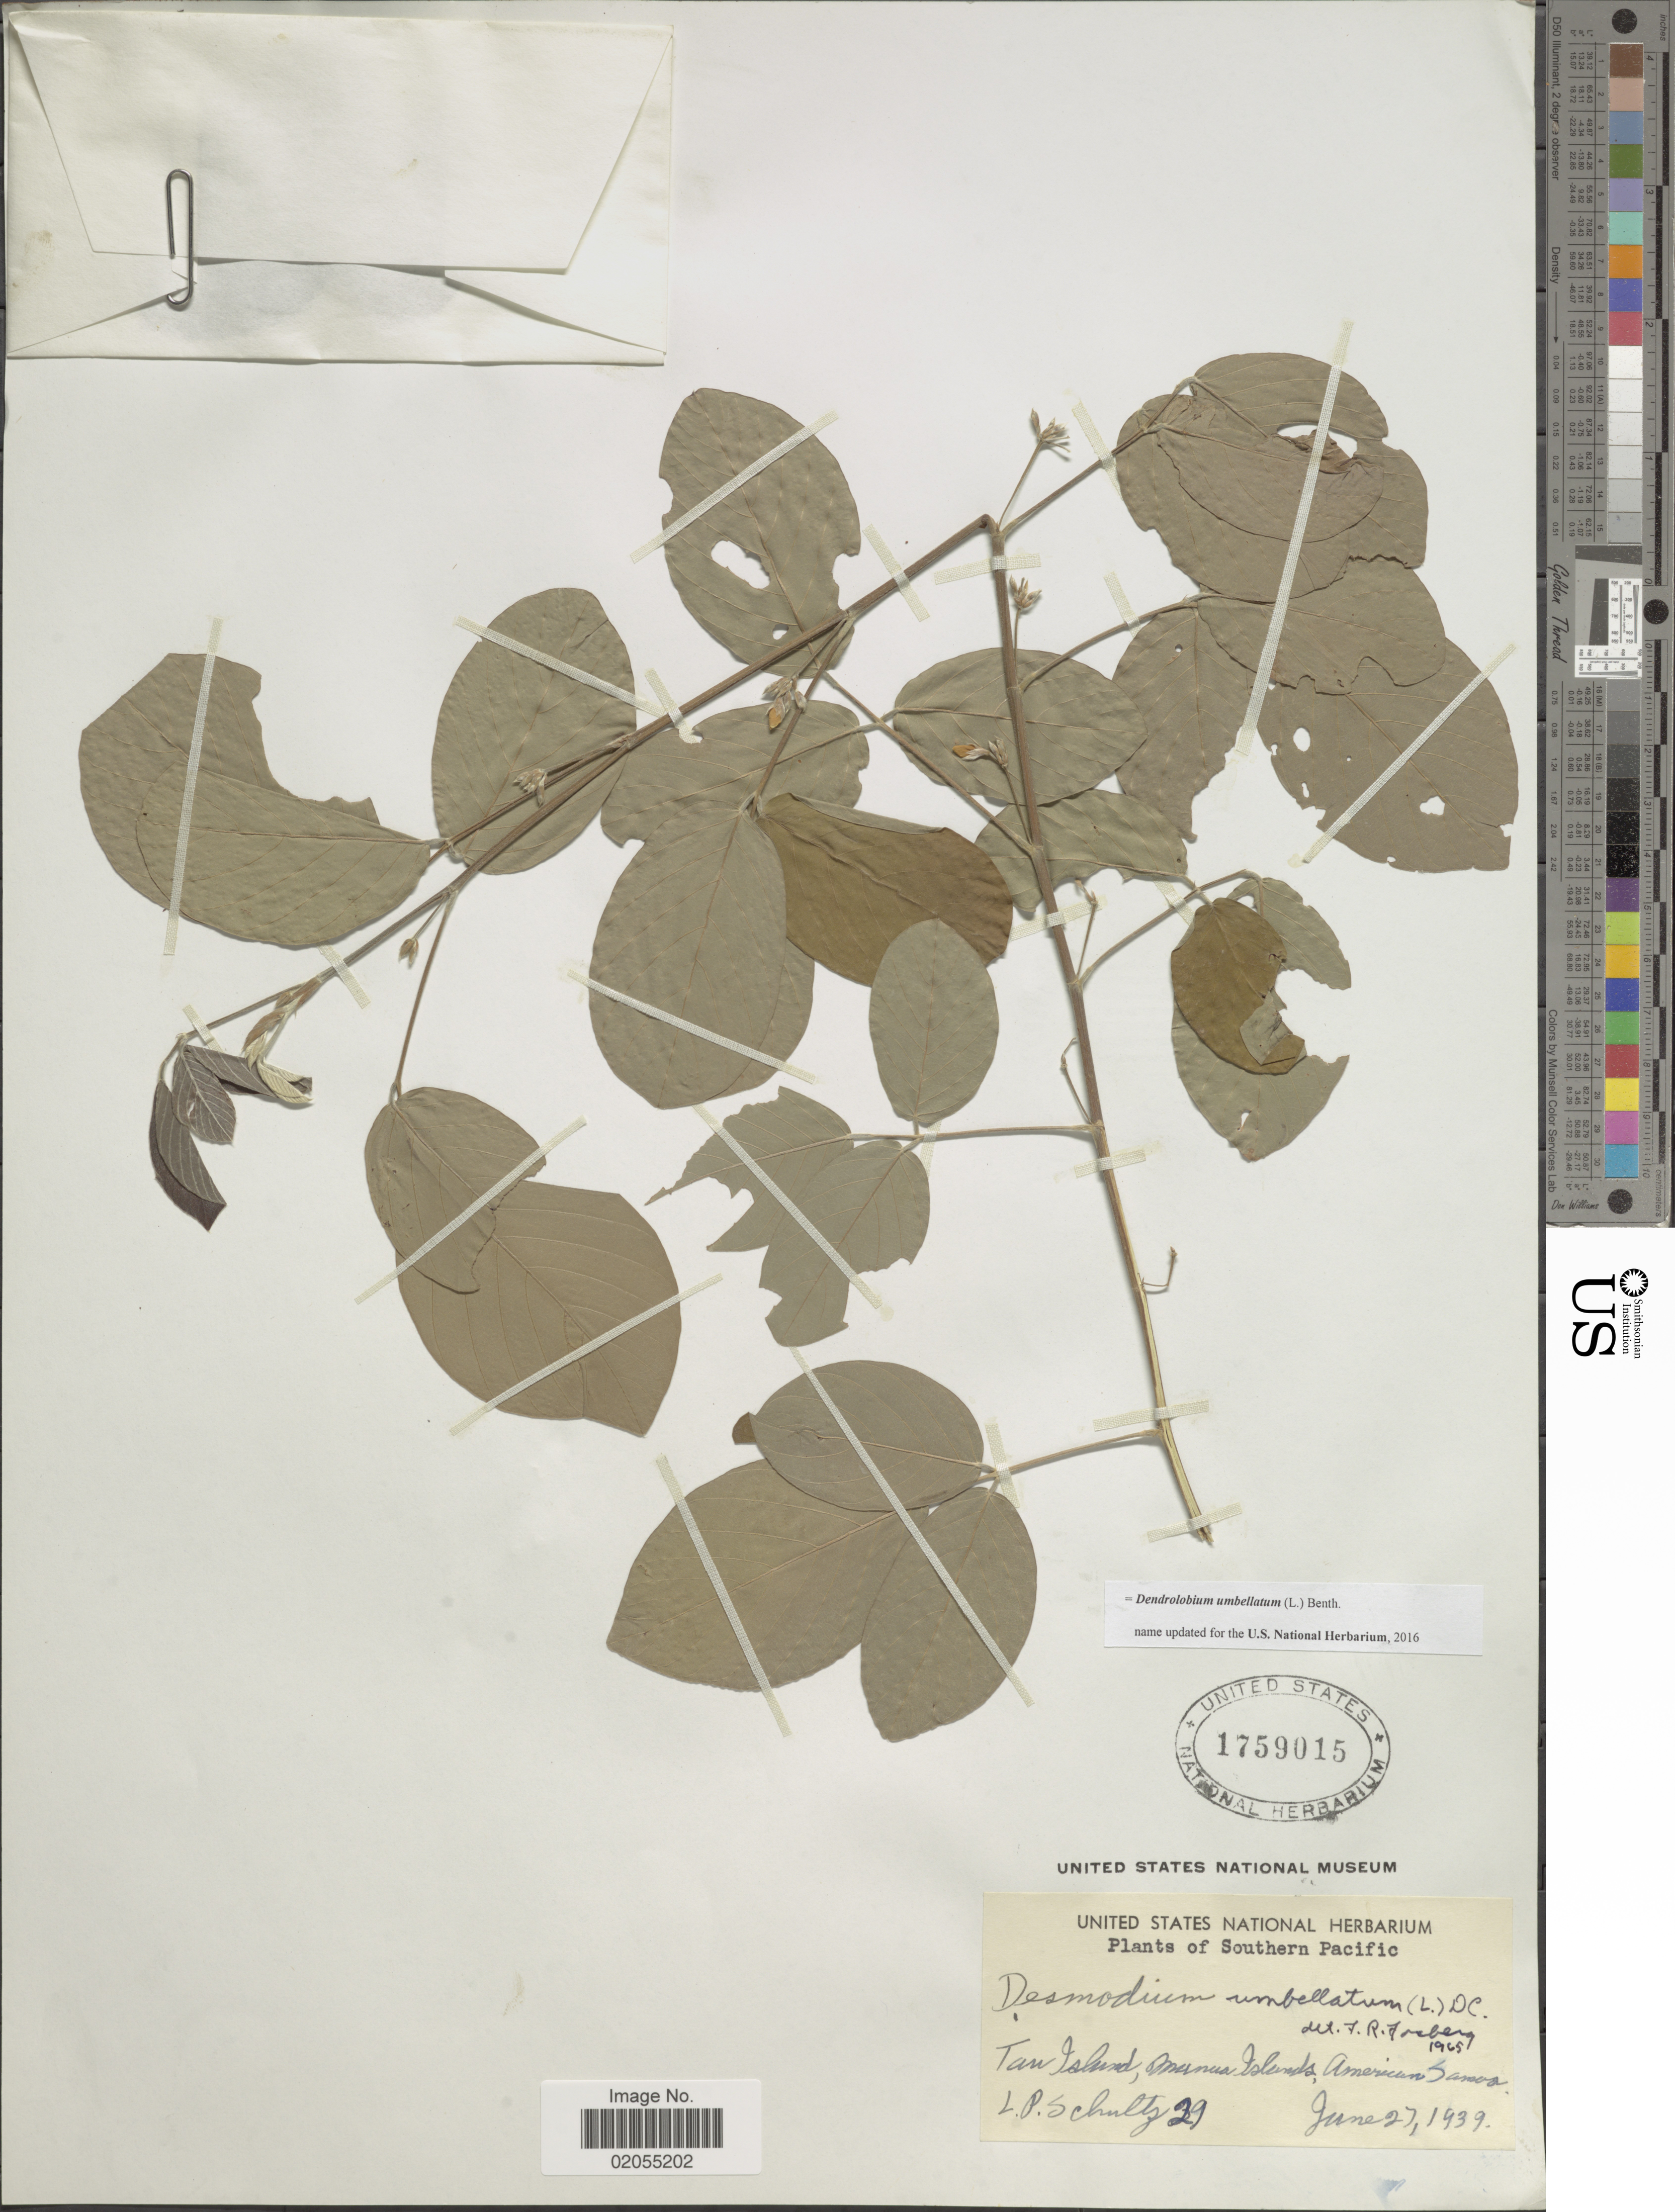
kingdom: Plantae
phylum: Tracheophyta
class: Magnoliopsida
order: Fabales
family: Fabaceae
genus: Dendrolobium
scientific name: Dendrolobium umbellatum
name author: (L.) Benth.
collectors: L. P. Schultz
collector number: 29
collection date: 1939-06-27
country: American Samoa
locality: Southern Pacific, Tan Island, Manua Islands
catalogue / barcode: US 1759015